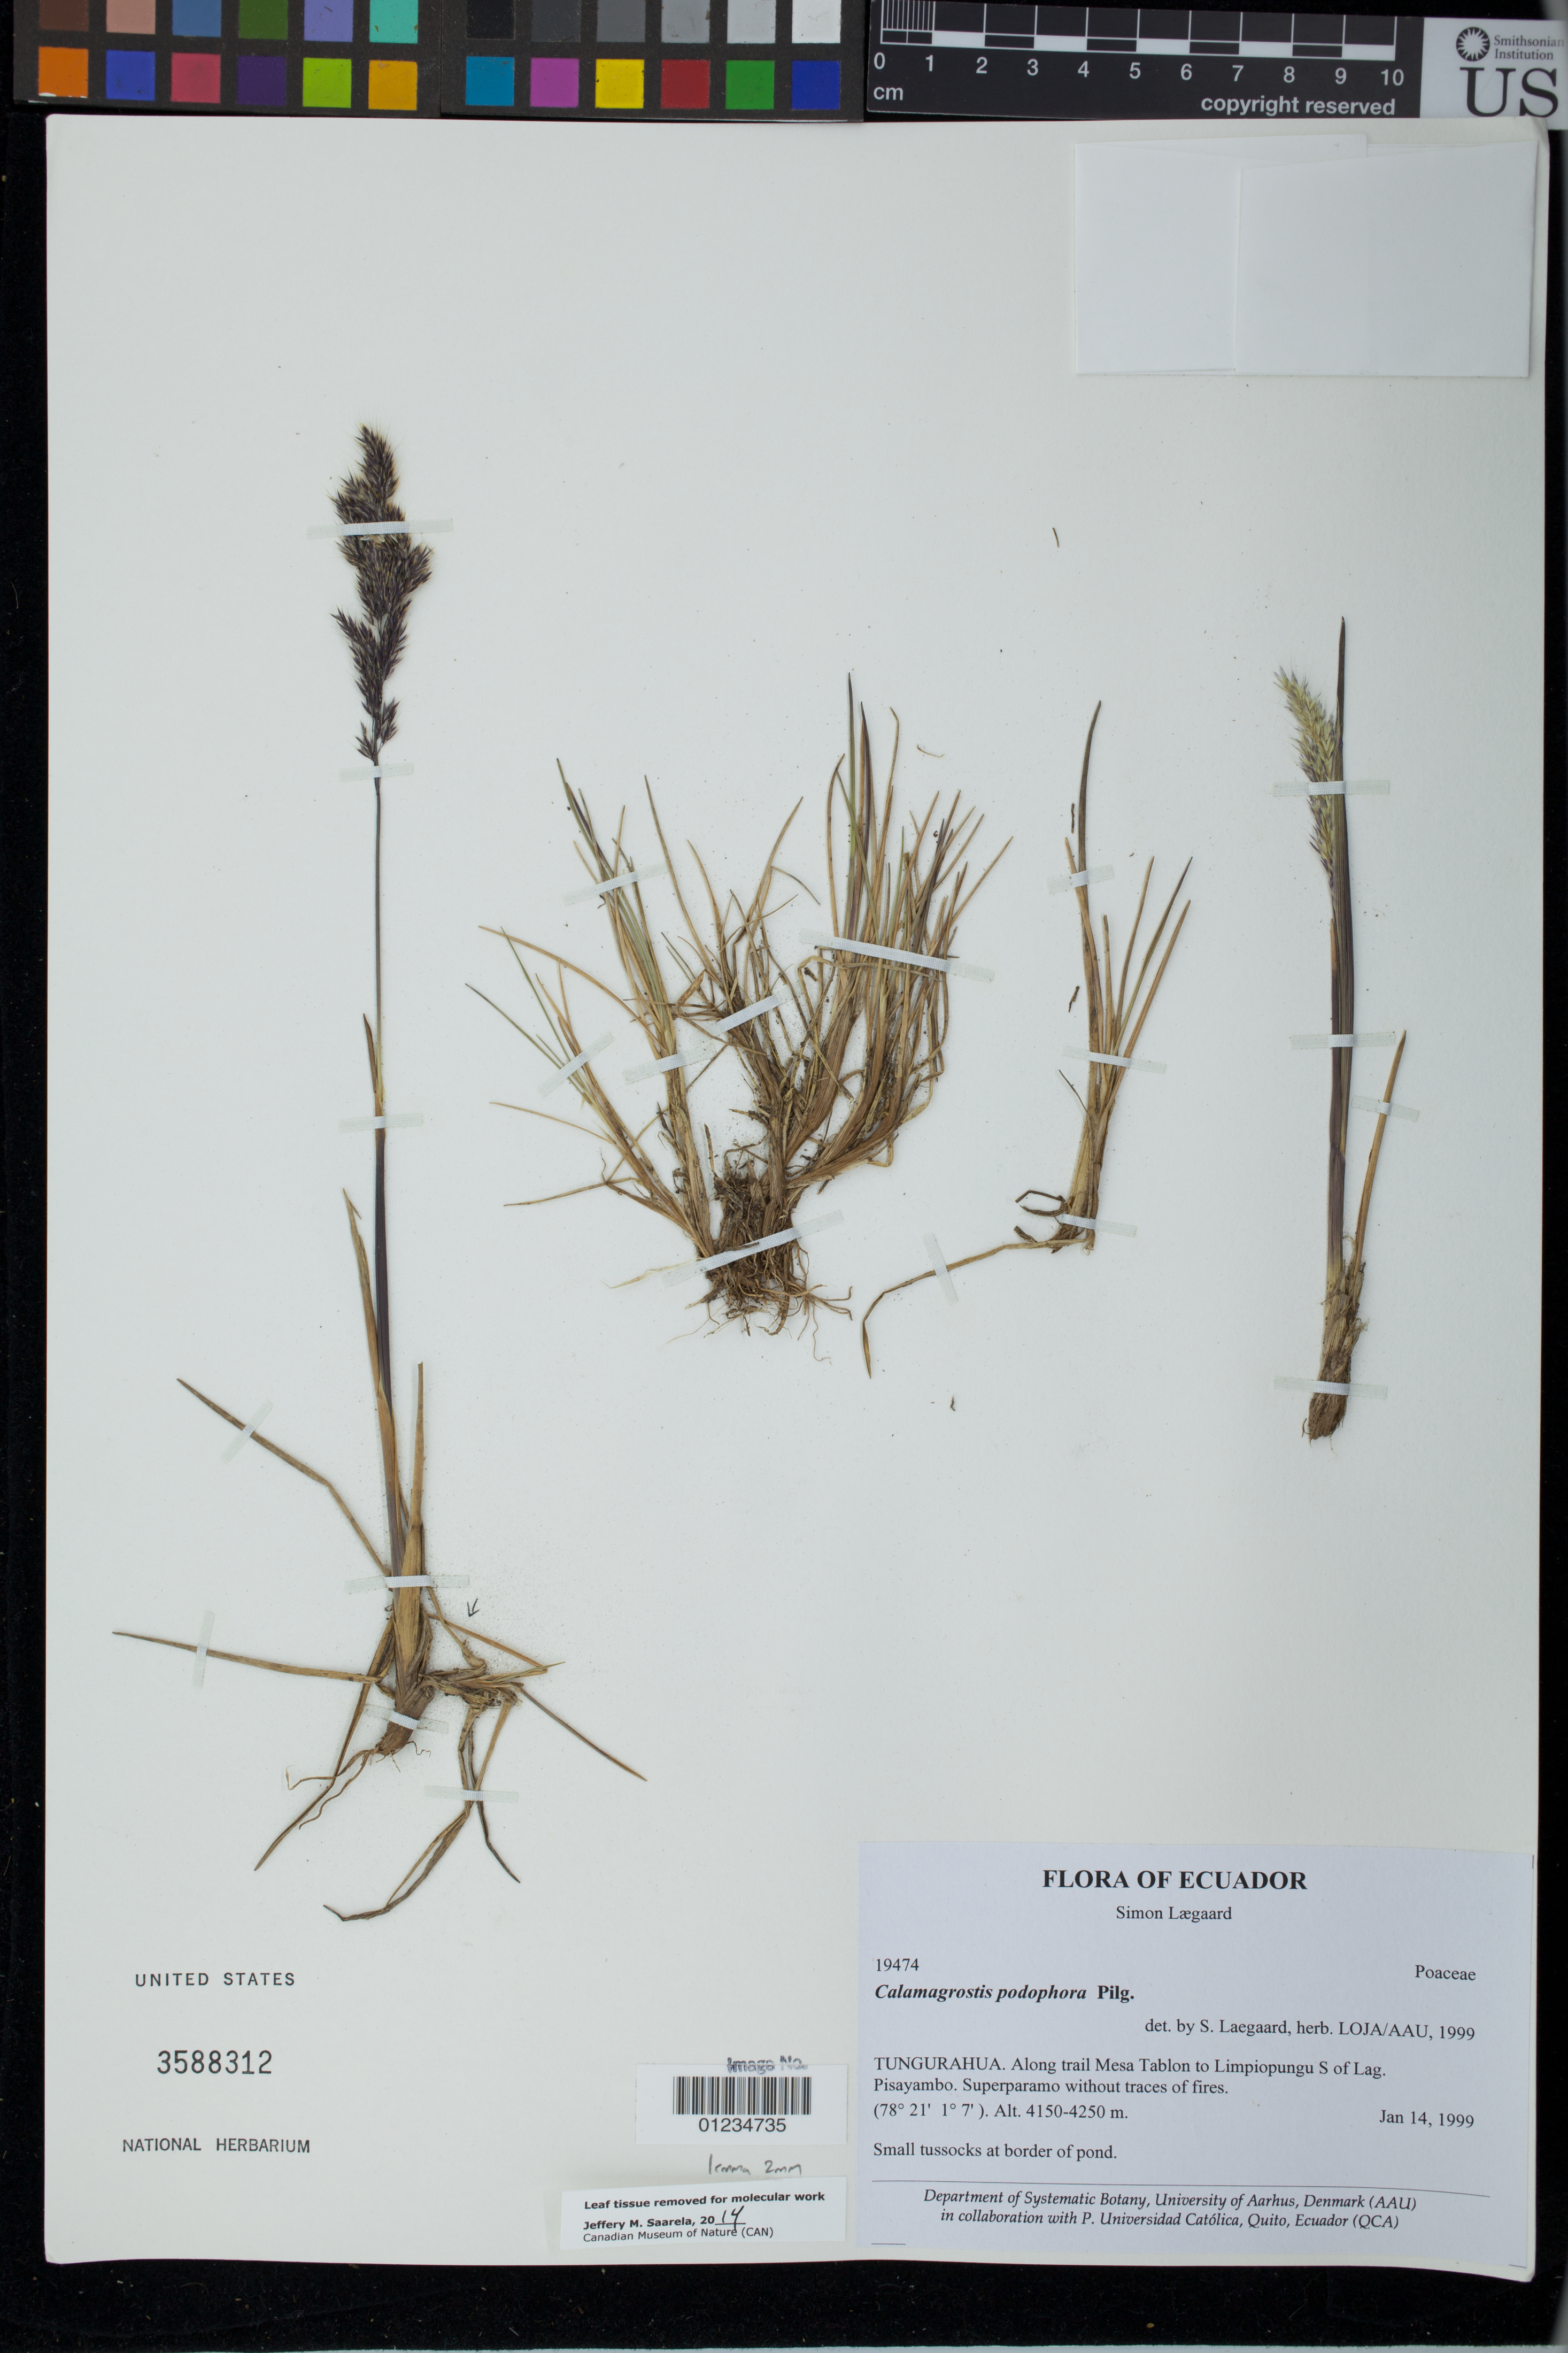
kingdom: Plantae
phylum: Tracheophyta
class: Liliopsida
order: Poales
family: Poaceae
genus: Calamagrostis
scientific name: Calamagrostis podophora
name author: Pilg.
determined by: Lægaard, S.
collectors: S. Lægaard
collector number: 19474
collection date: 1999-01-14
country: Ecuador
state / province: Tungurahua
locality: Along trail Mesa Tablon to Limpiopungu S of Lag. Pisayambo.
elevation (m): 4150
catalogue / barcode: US 3588312